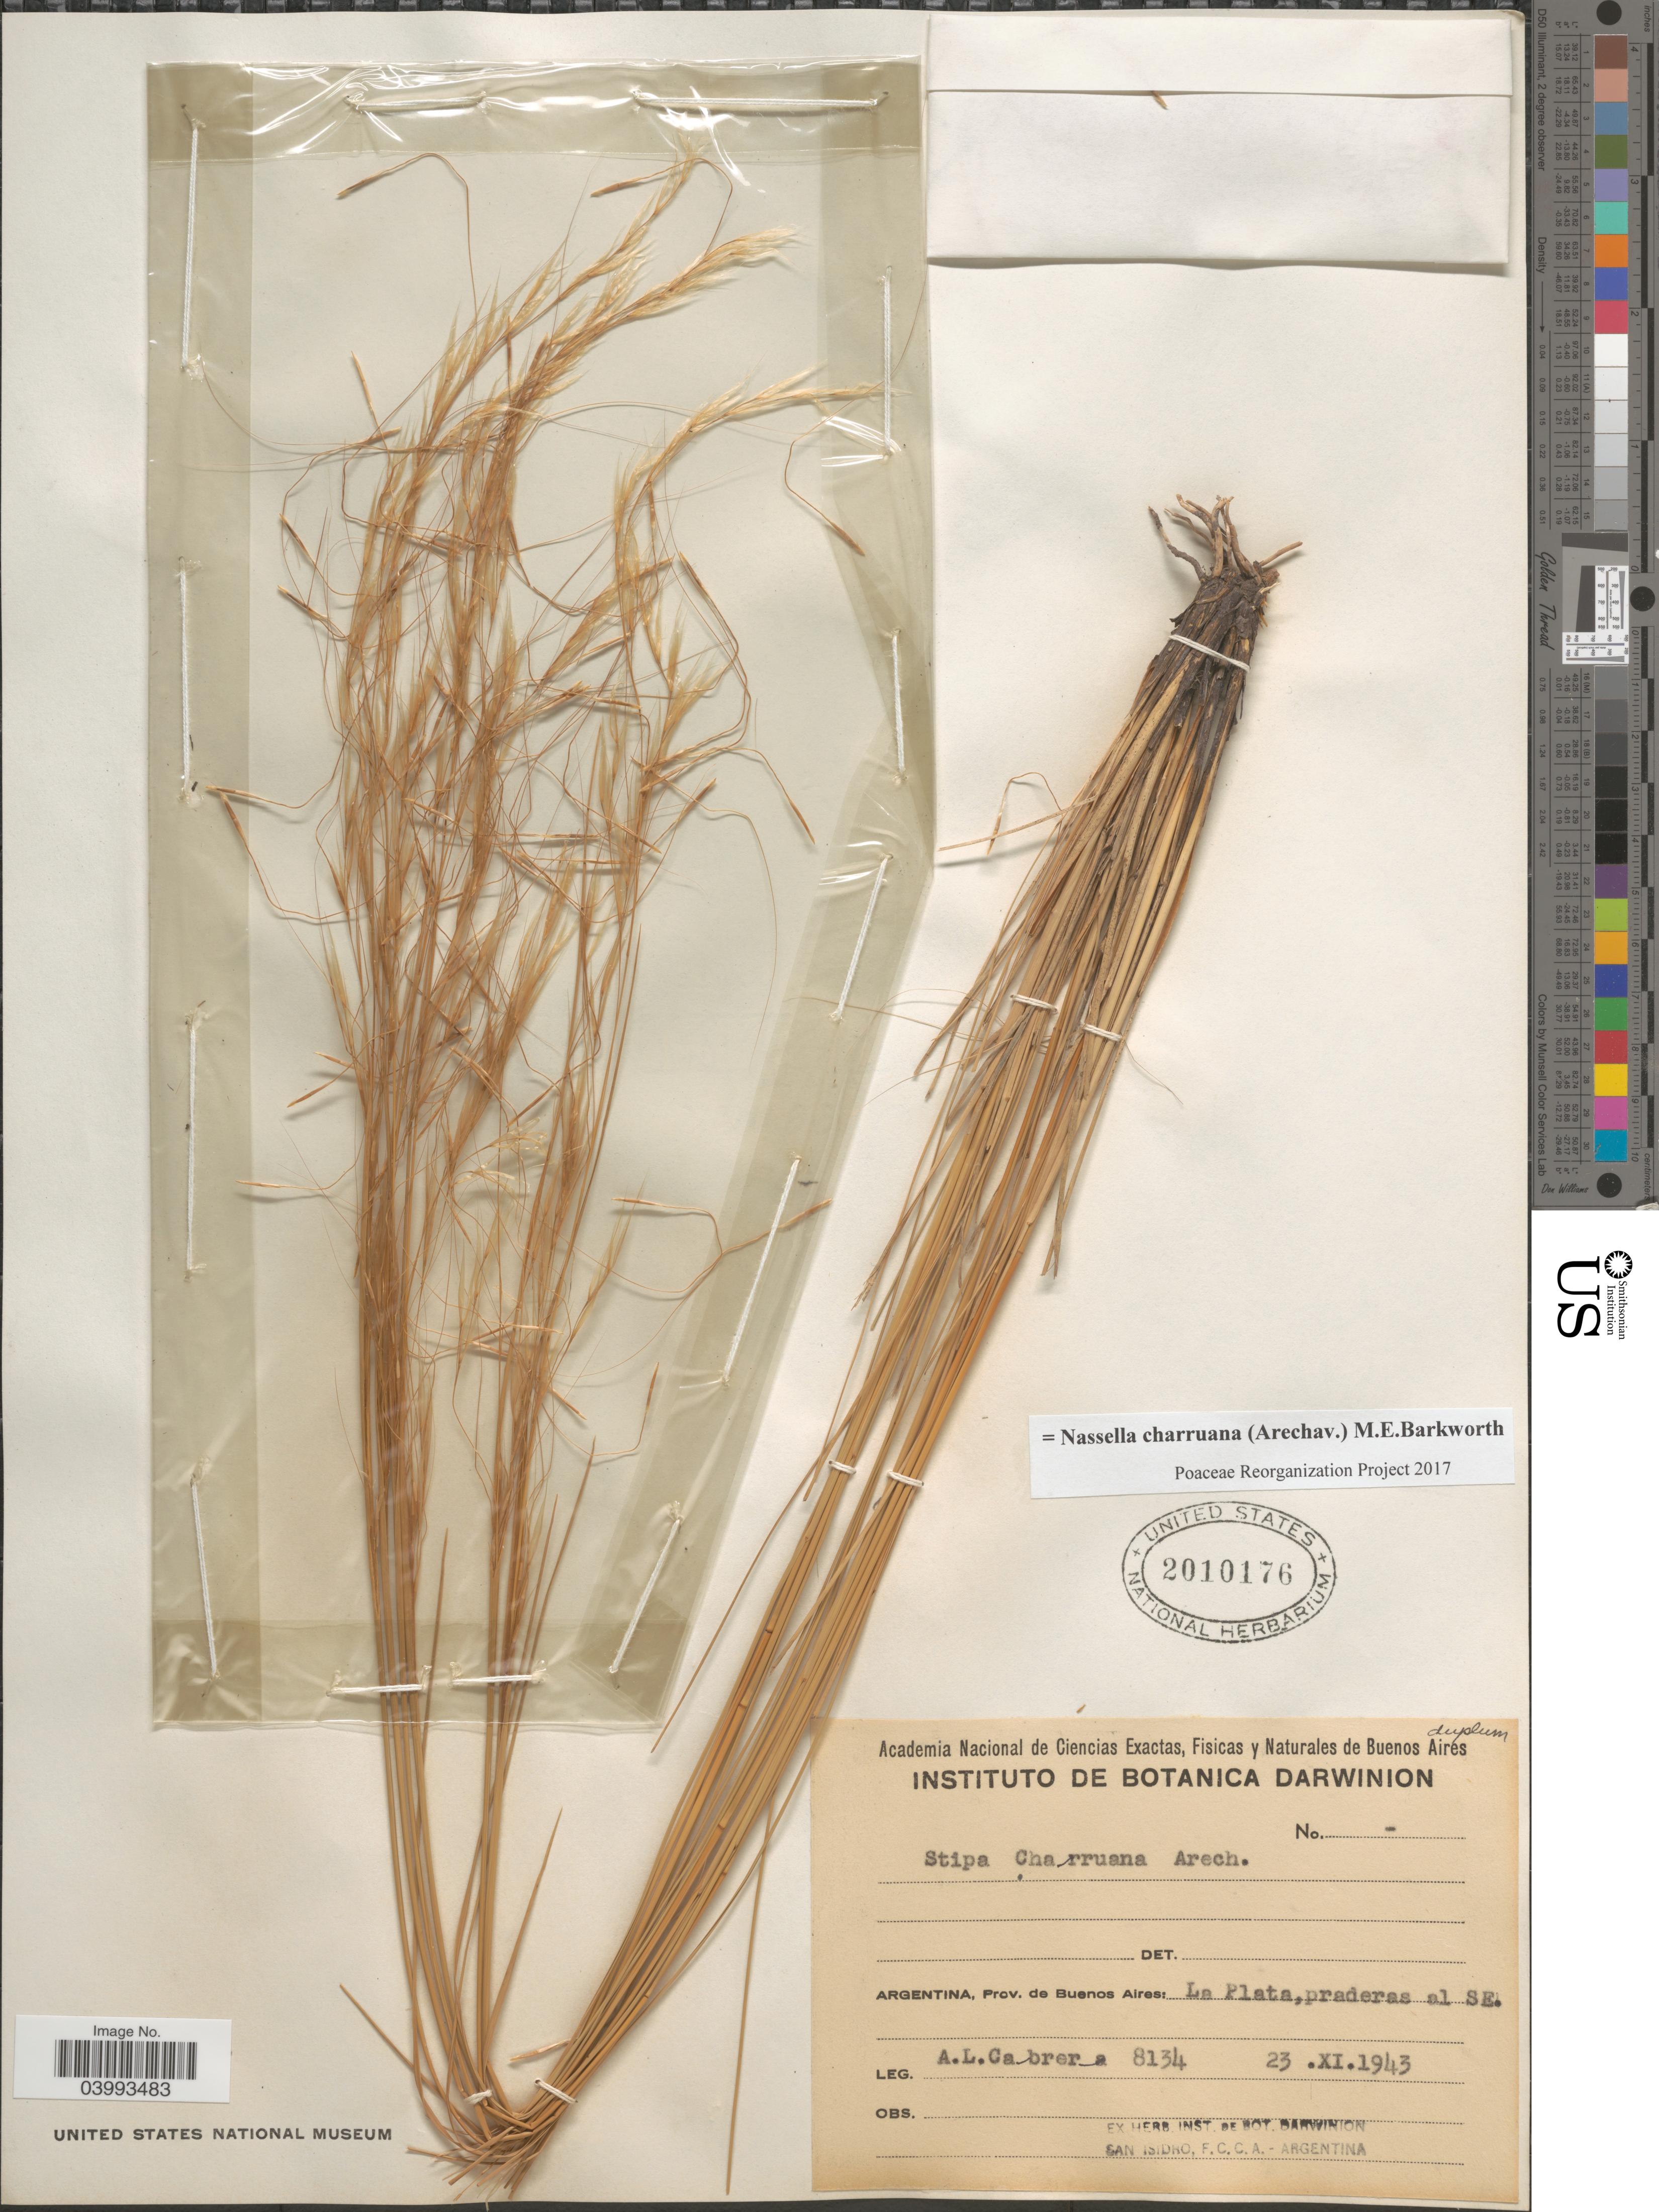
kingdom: Plantae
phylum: Tracheophyta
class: Liliopsida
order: Poales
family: Poaceae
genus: Nassella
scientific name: Nassella charruana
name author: (Arechav.) Barkworth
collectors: A. L. Cabrera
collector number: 8134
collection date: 1943-11-23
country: Argentina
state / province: Buenos Aires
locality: La Plata,praderas al SE.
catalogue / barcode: US 2010176